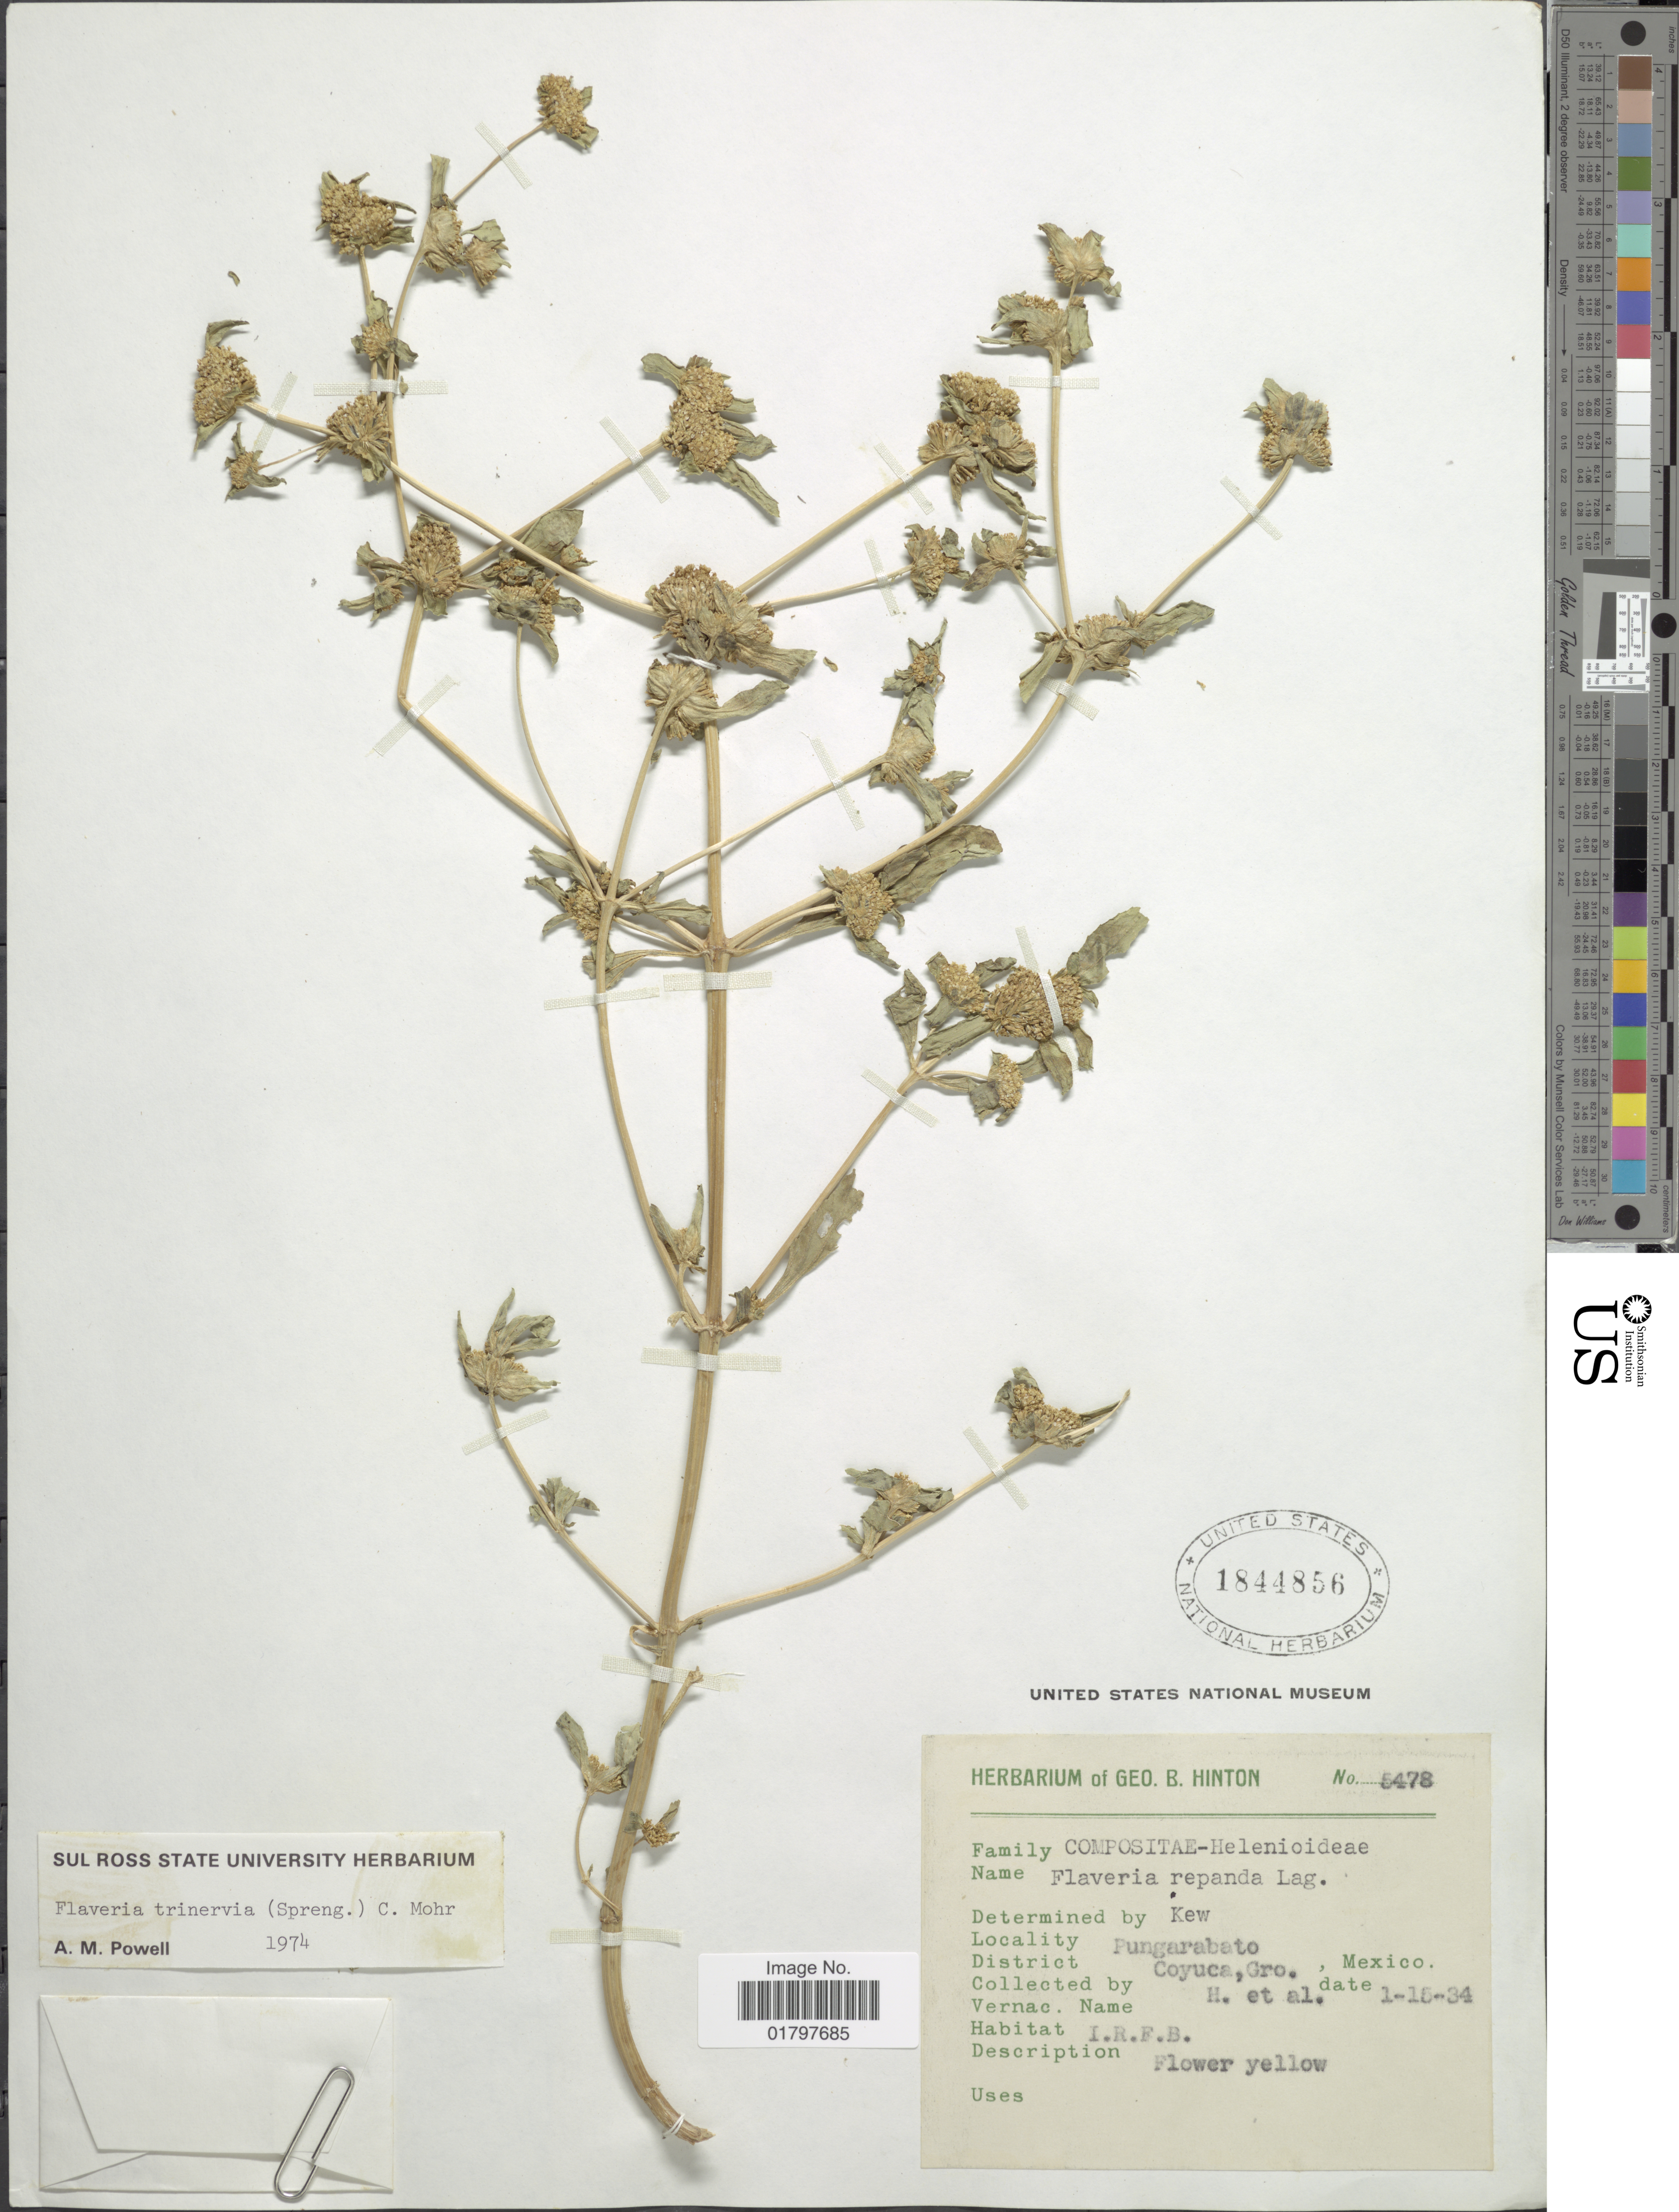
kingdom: Plantae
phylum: Tracheophyta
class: Magnoliopsida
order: Asterales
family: Asteraceae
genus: Flaveria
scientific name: Flaveria trinervia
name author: (Spreng.) C. Mohr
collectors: G. B. Hinton & et al.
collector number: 5478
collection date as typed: Transcribed d/m/y: 15/1/34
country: Mexico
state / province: Guerrero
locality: Pungarabato. District Coyuca, Gro., Mexico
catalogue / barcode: US 1844856